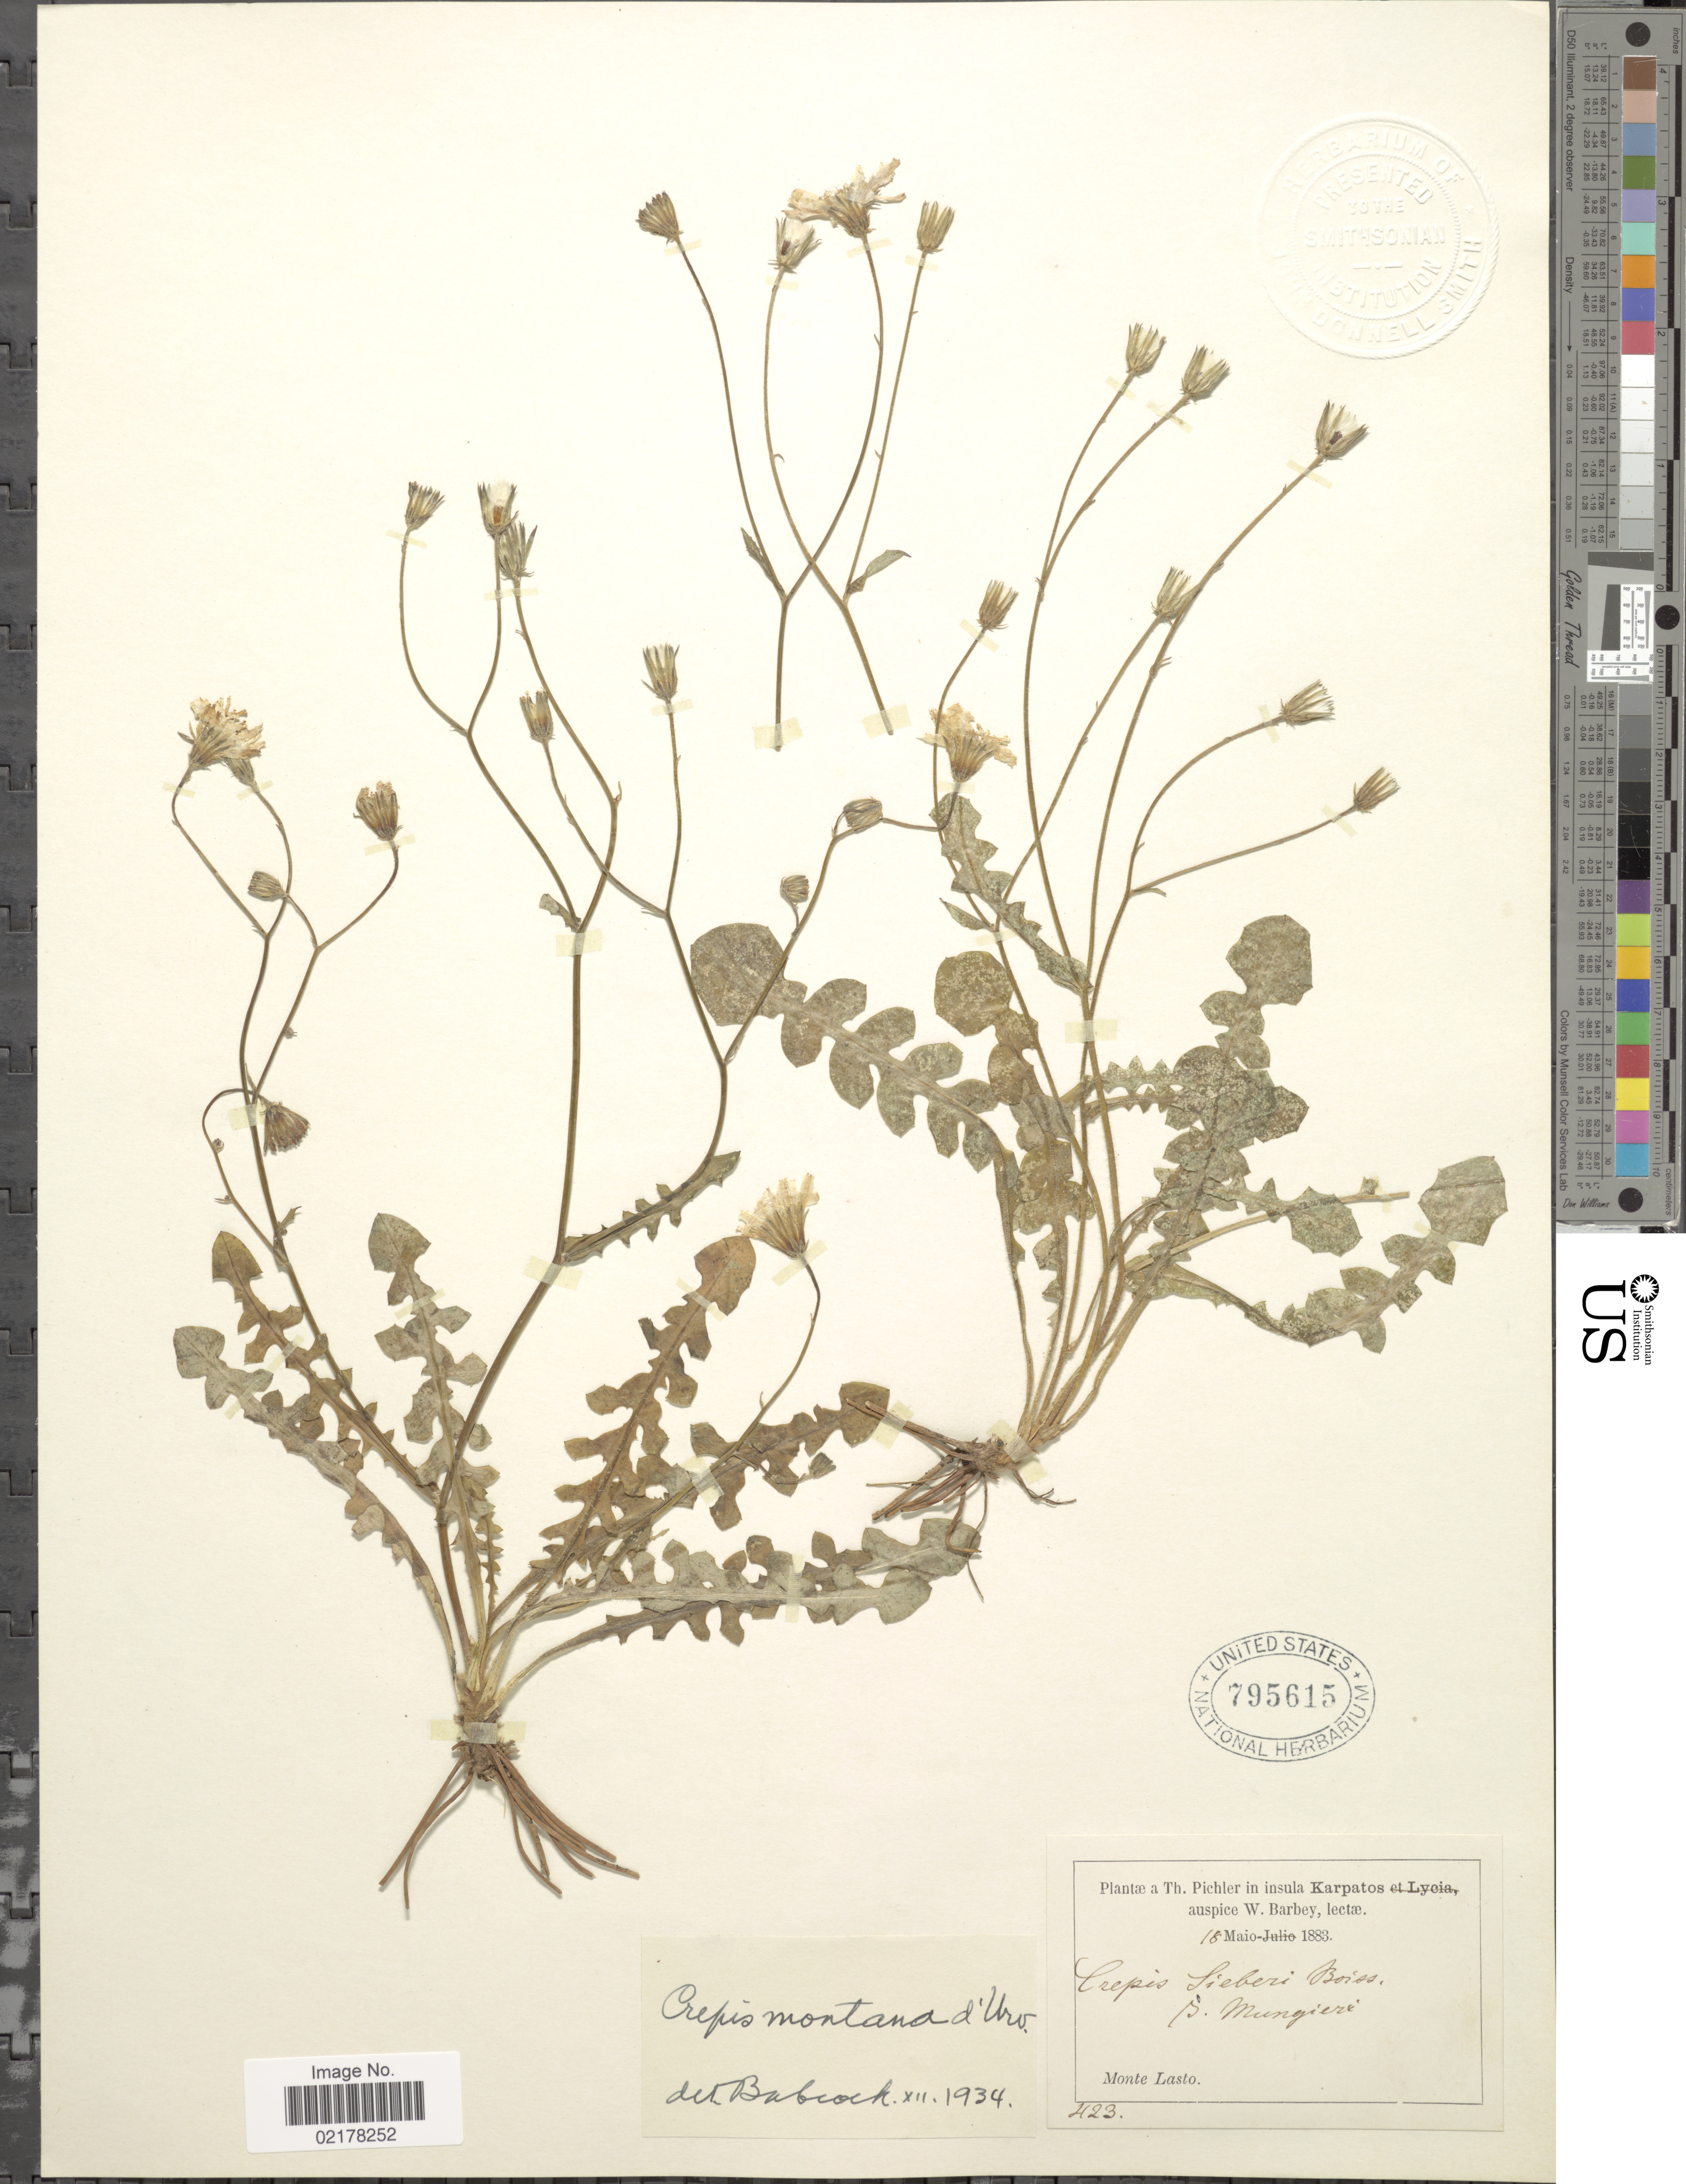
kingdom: Plantae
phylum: Tracheophyta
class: Magnoliopsida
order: Asterales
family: Asteraceae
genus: Crepis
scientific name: Crepis fraasii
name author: Sch. Bip.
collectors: T. Pichler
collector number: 423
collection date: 1883-05-18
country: Greece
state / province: South Aegean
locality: Karpatos. Monte Lasto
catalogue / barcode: US 795615